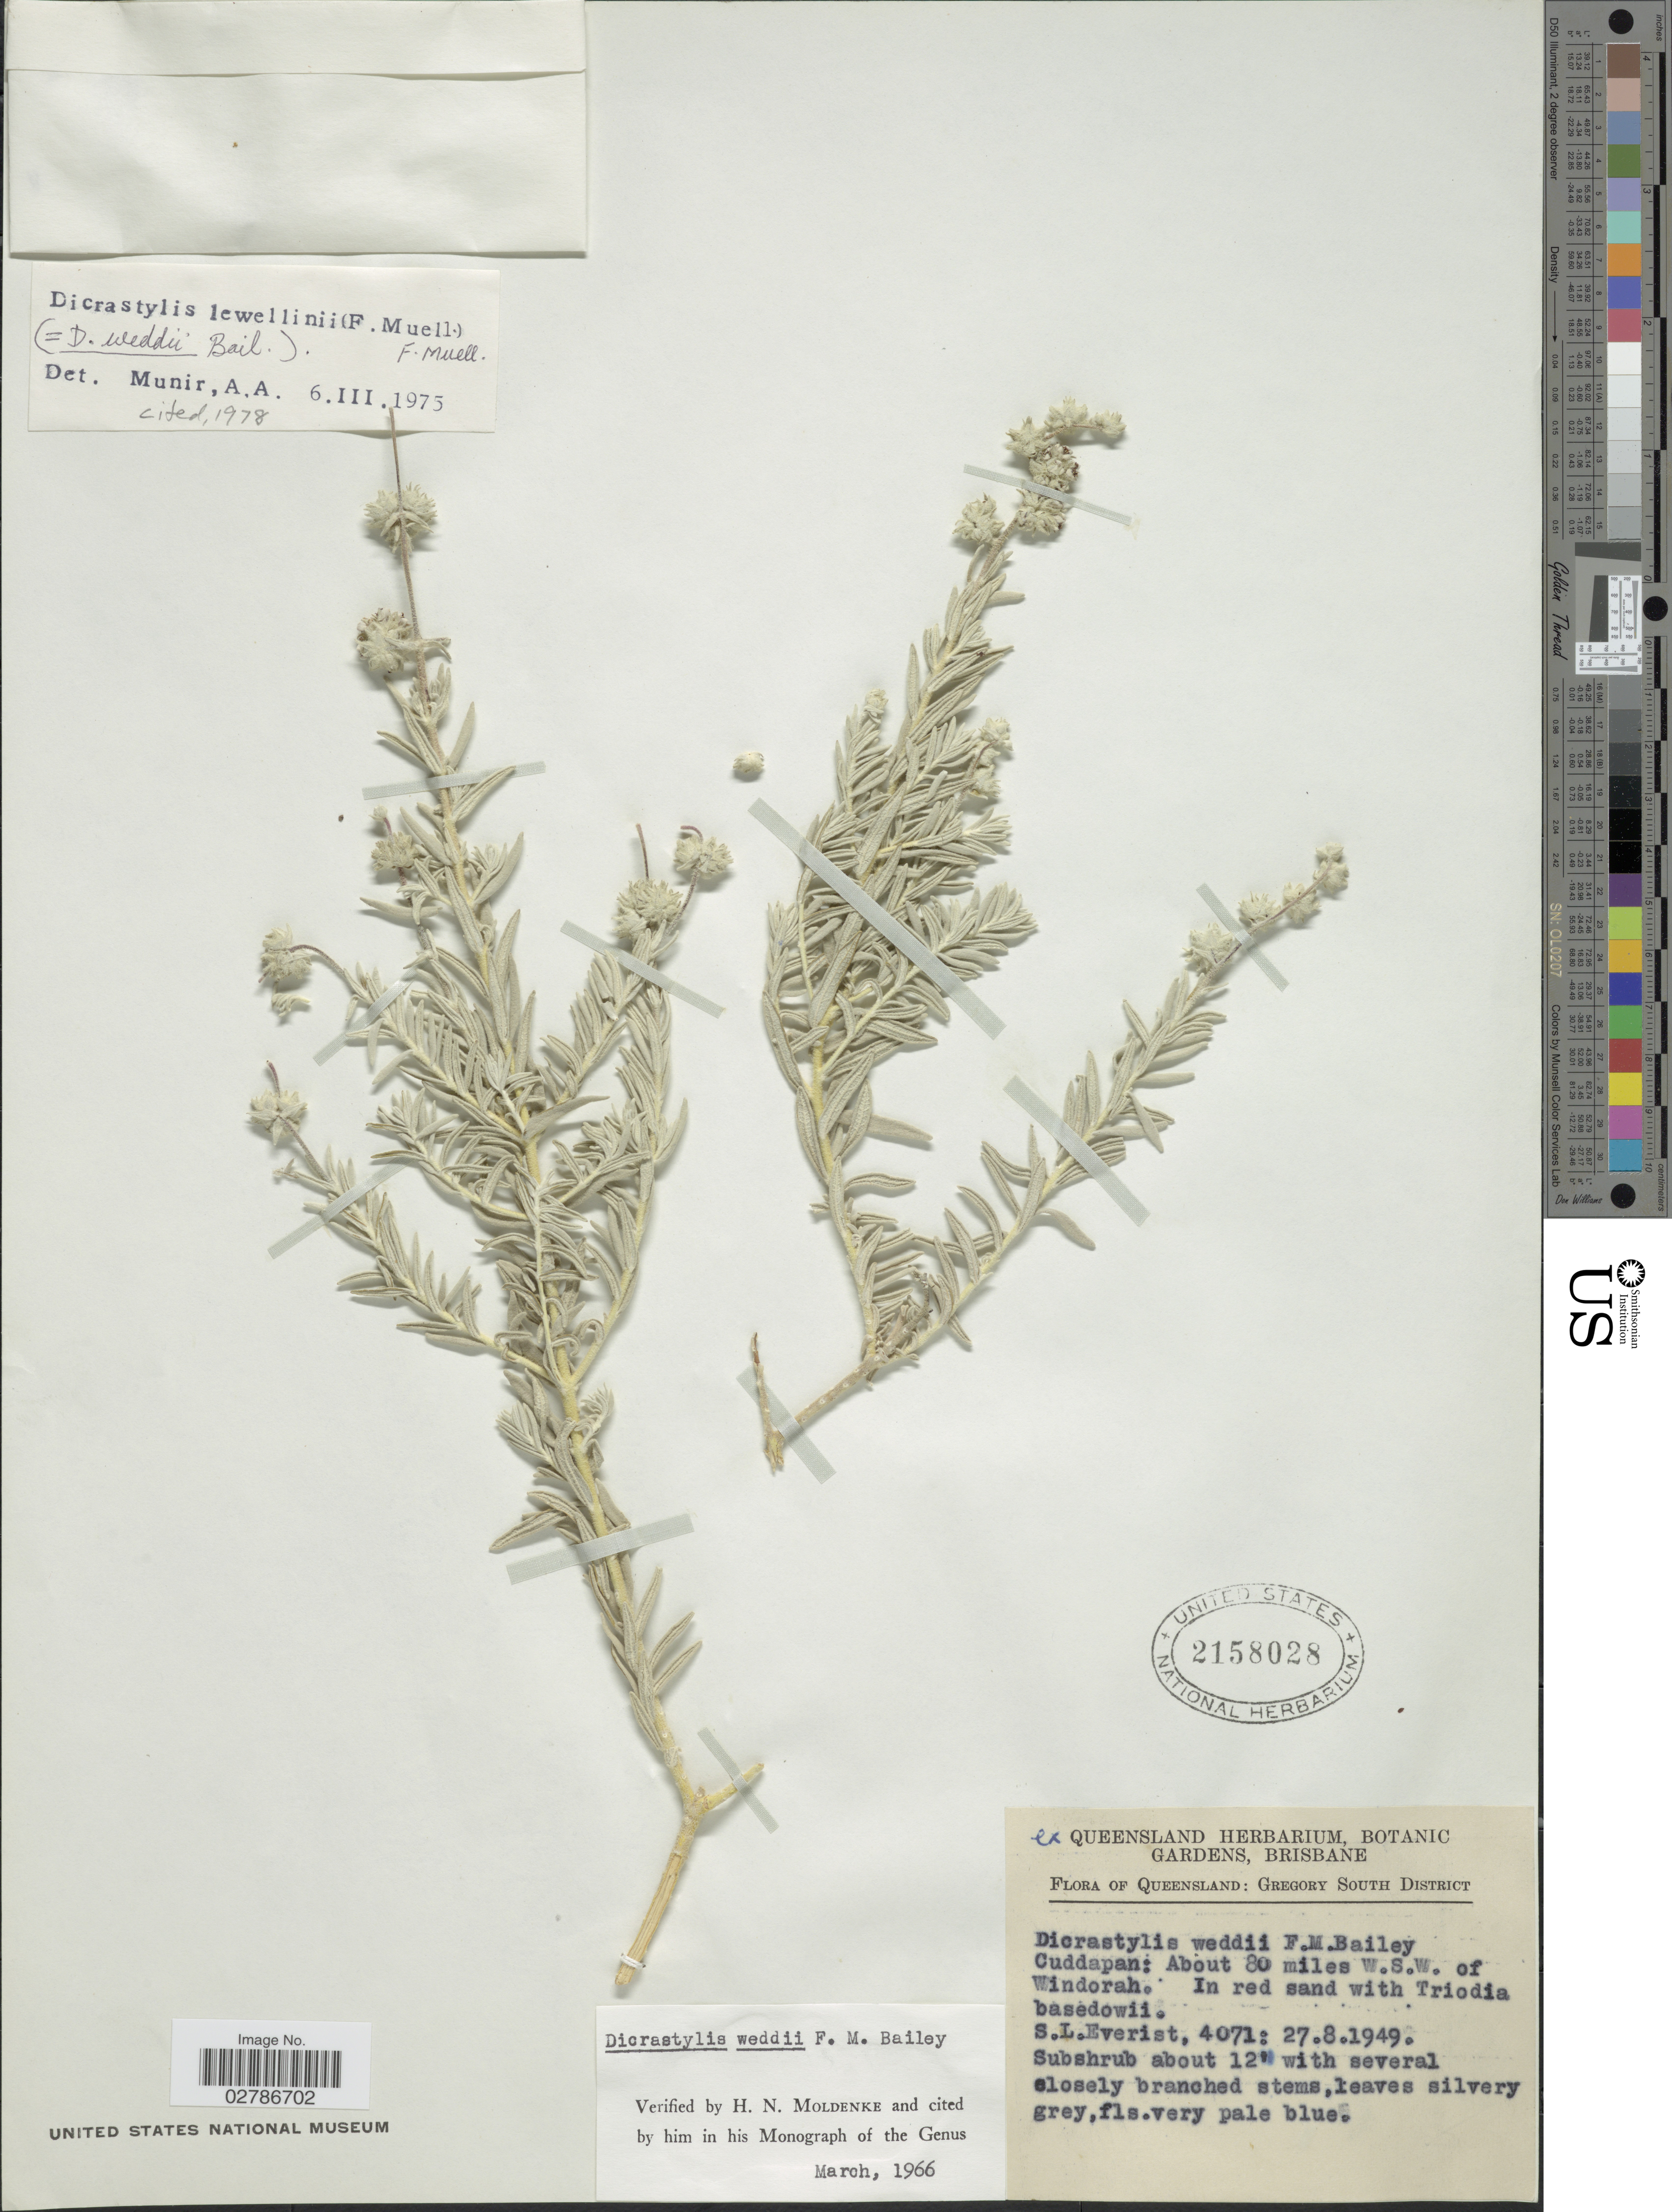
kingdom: Plantae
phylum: Tracheophyta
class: Magnoliopsida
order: Lamiales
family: Lamiaceae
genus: Dicrastylis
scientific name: Dicrastylis lewellinii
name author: (F. Muell.) F. Muell.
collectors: S. Everist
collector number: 4071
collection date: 1949-08-27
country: Australia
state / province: Queensland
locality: Gregory South District. Cuddapan: About 80 miles W.S.W. of Windorah.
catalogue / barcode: US 2158028